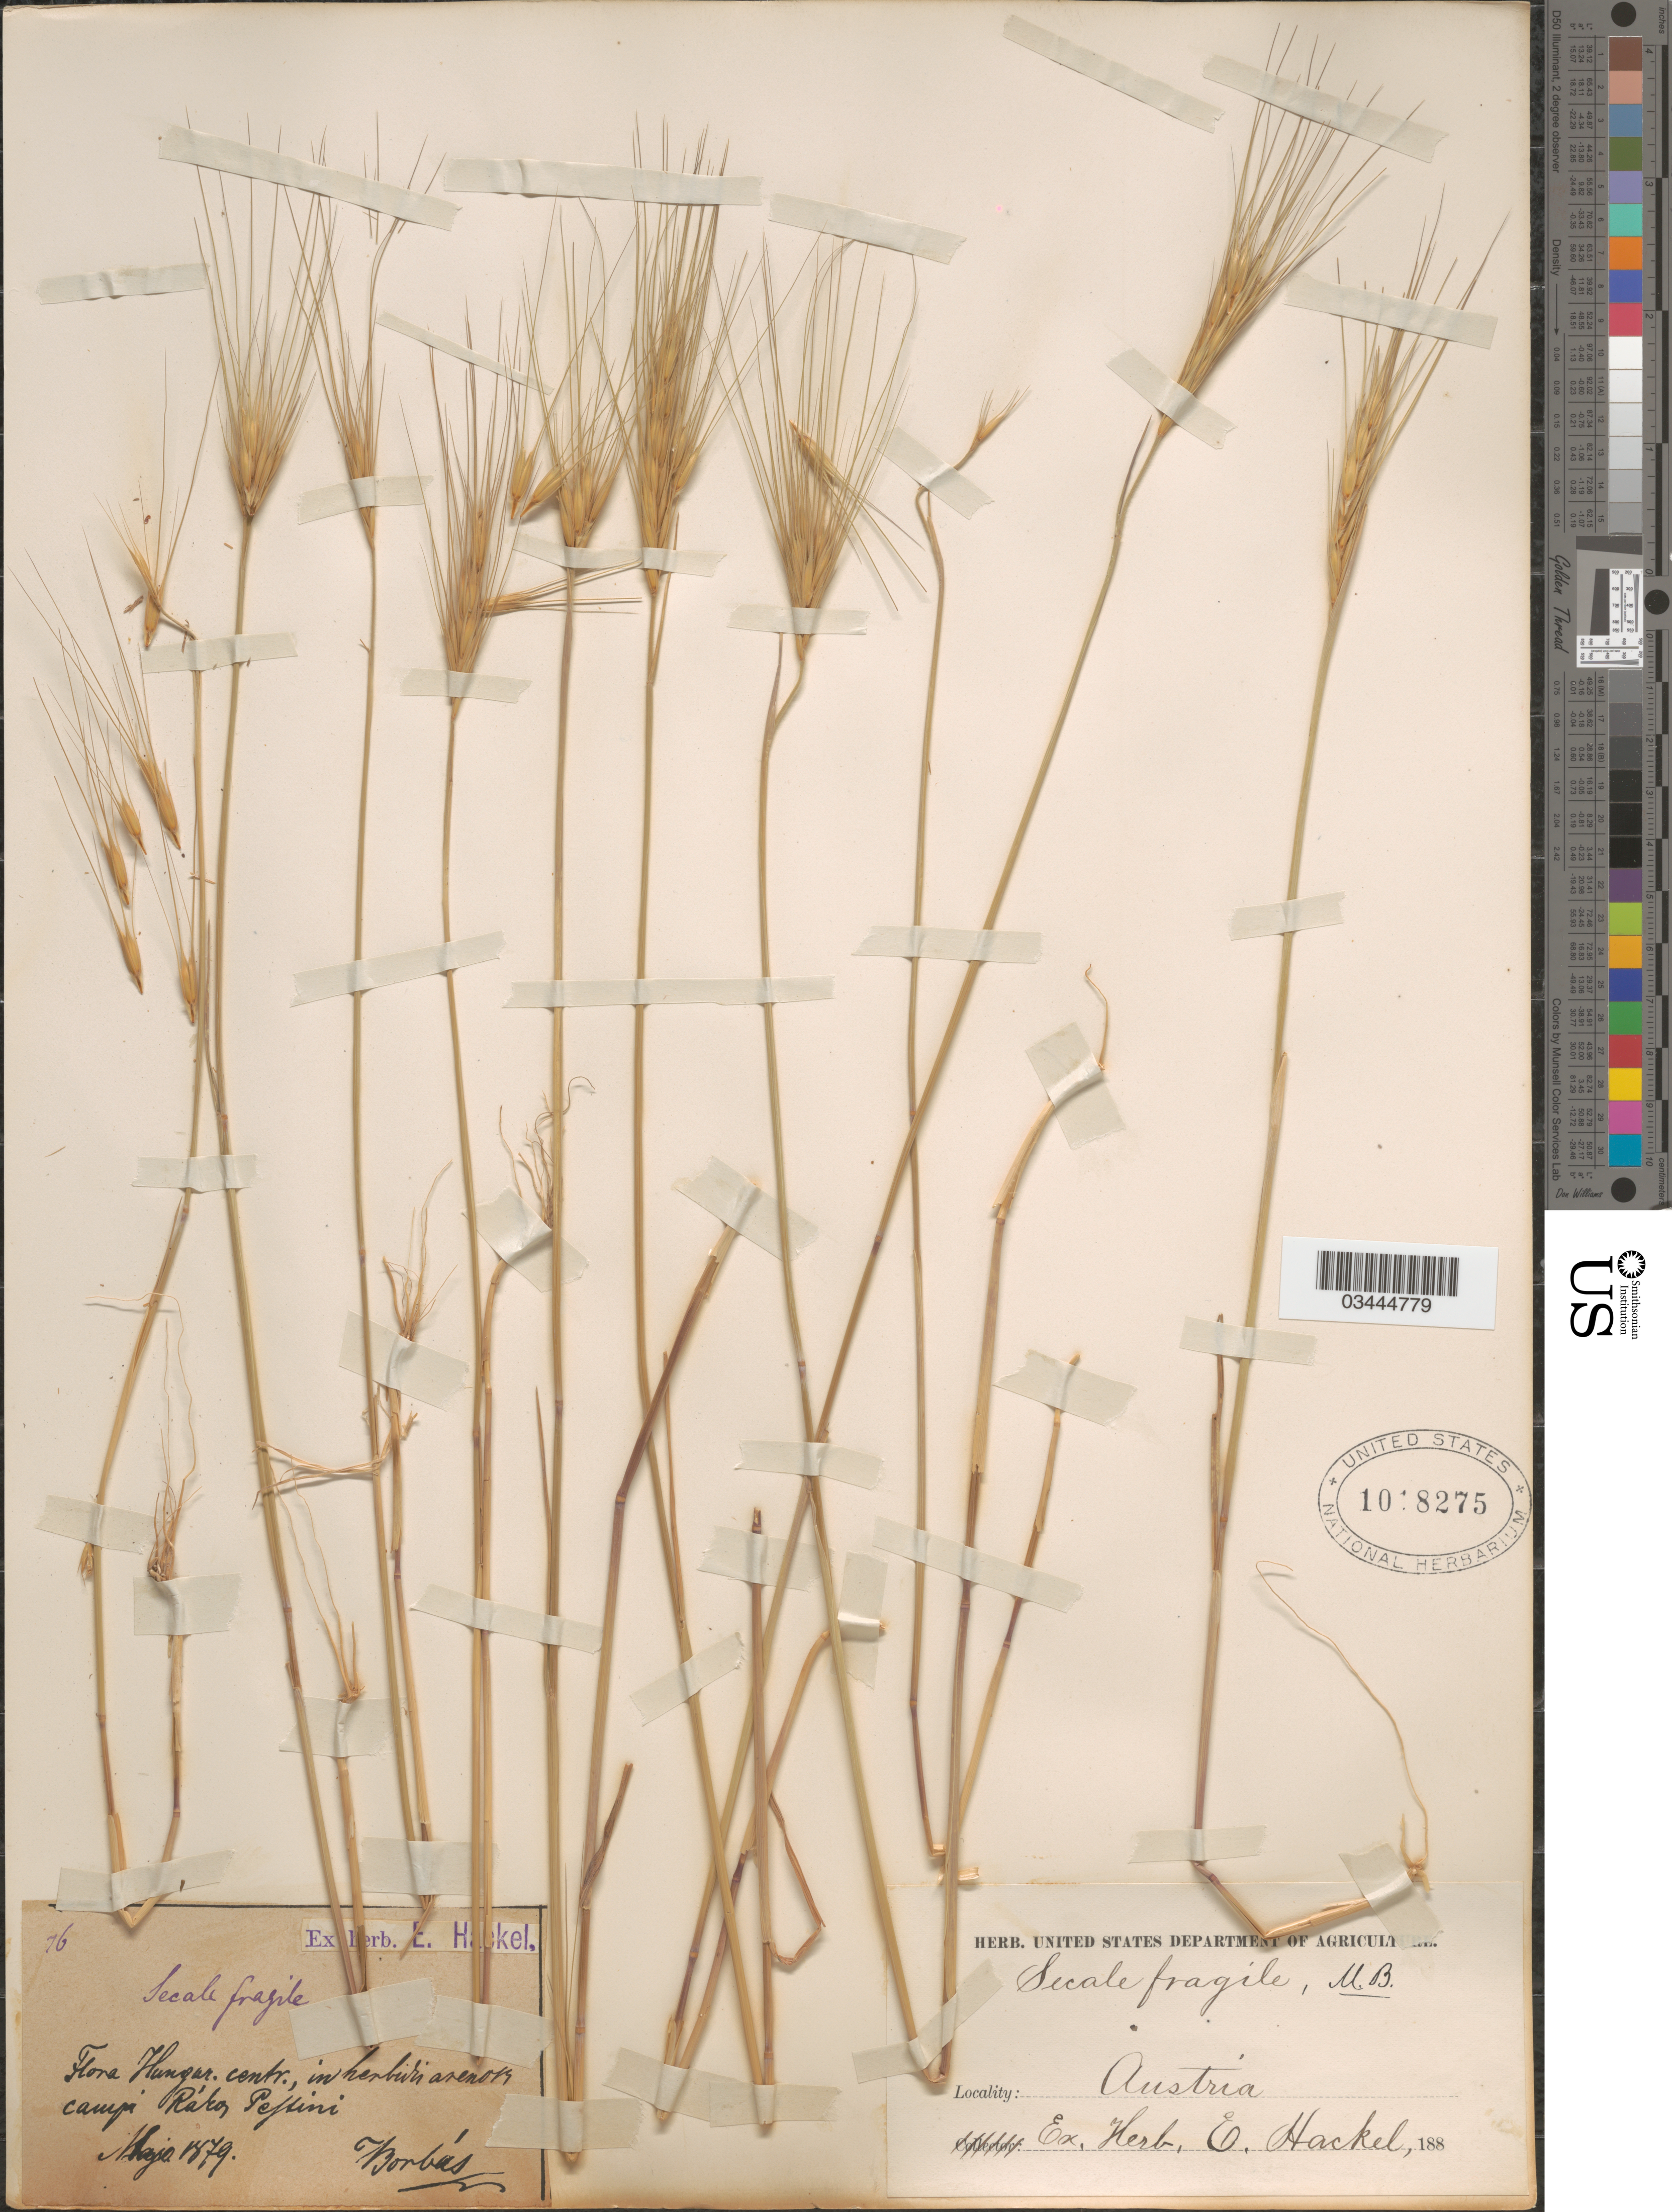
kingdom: Plantae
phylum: Tracheophyta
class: Liliopsida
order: Poales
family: Poaceae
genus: Secale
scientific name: Secale sylvestre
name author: Host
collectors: ex herb. E. Hackel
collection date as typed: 188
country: Austria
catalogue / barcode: US 1018275-2